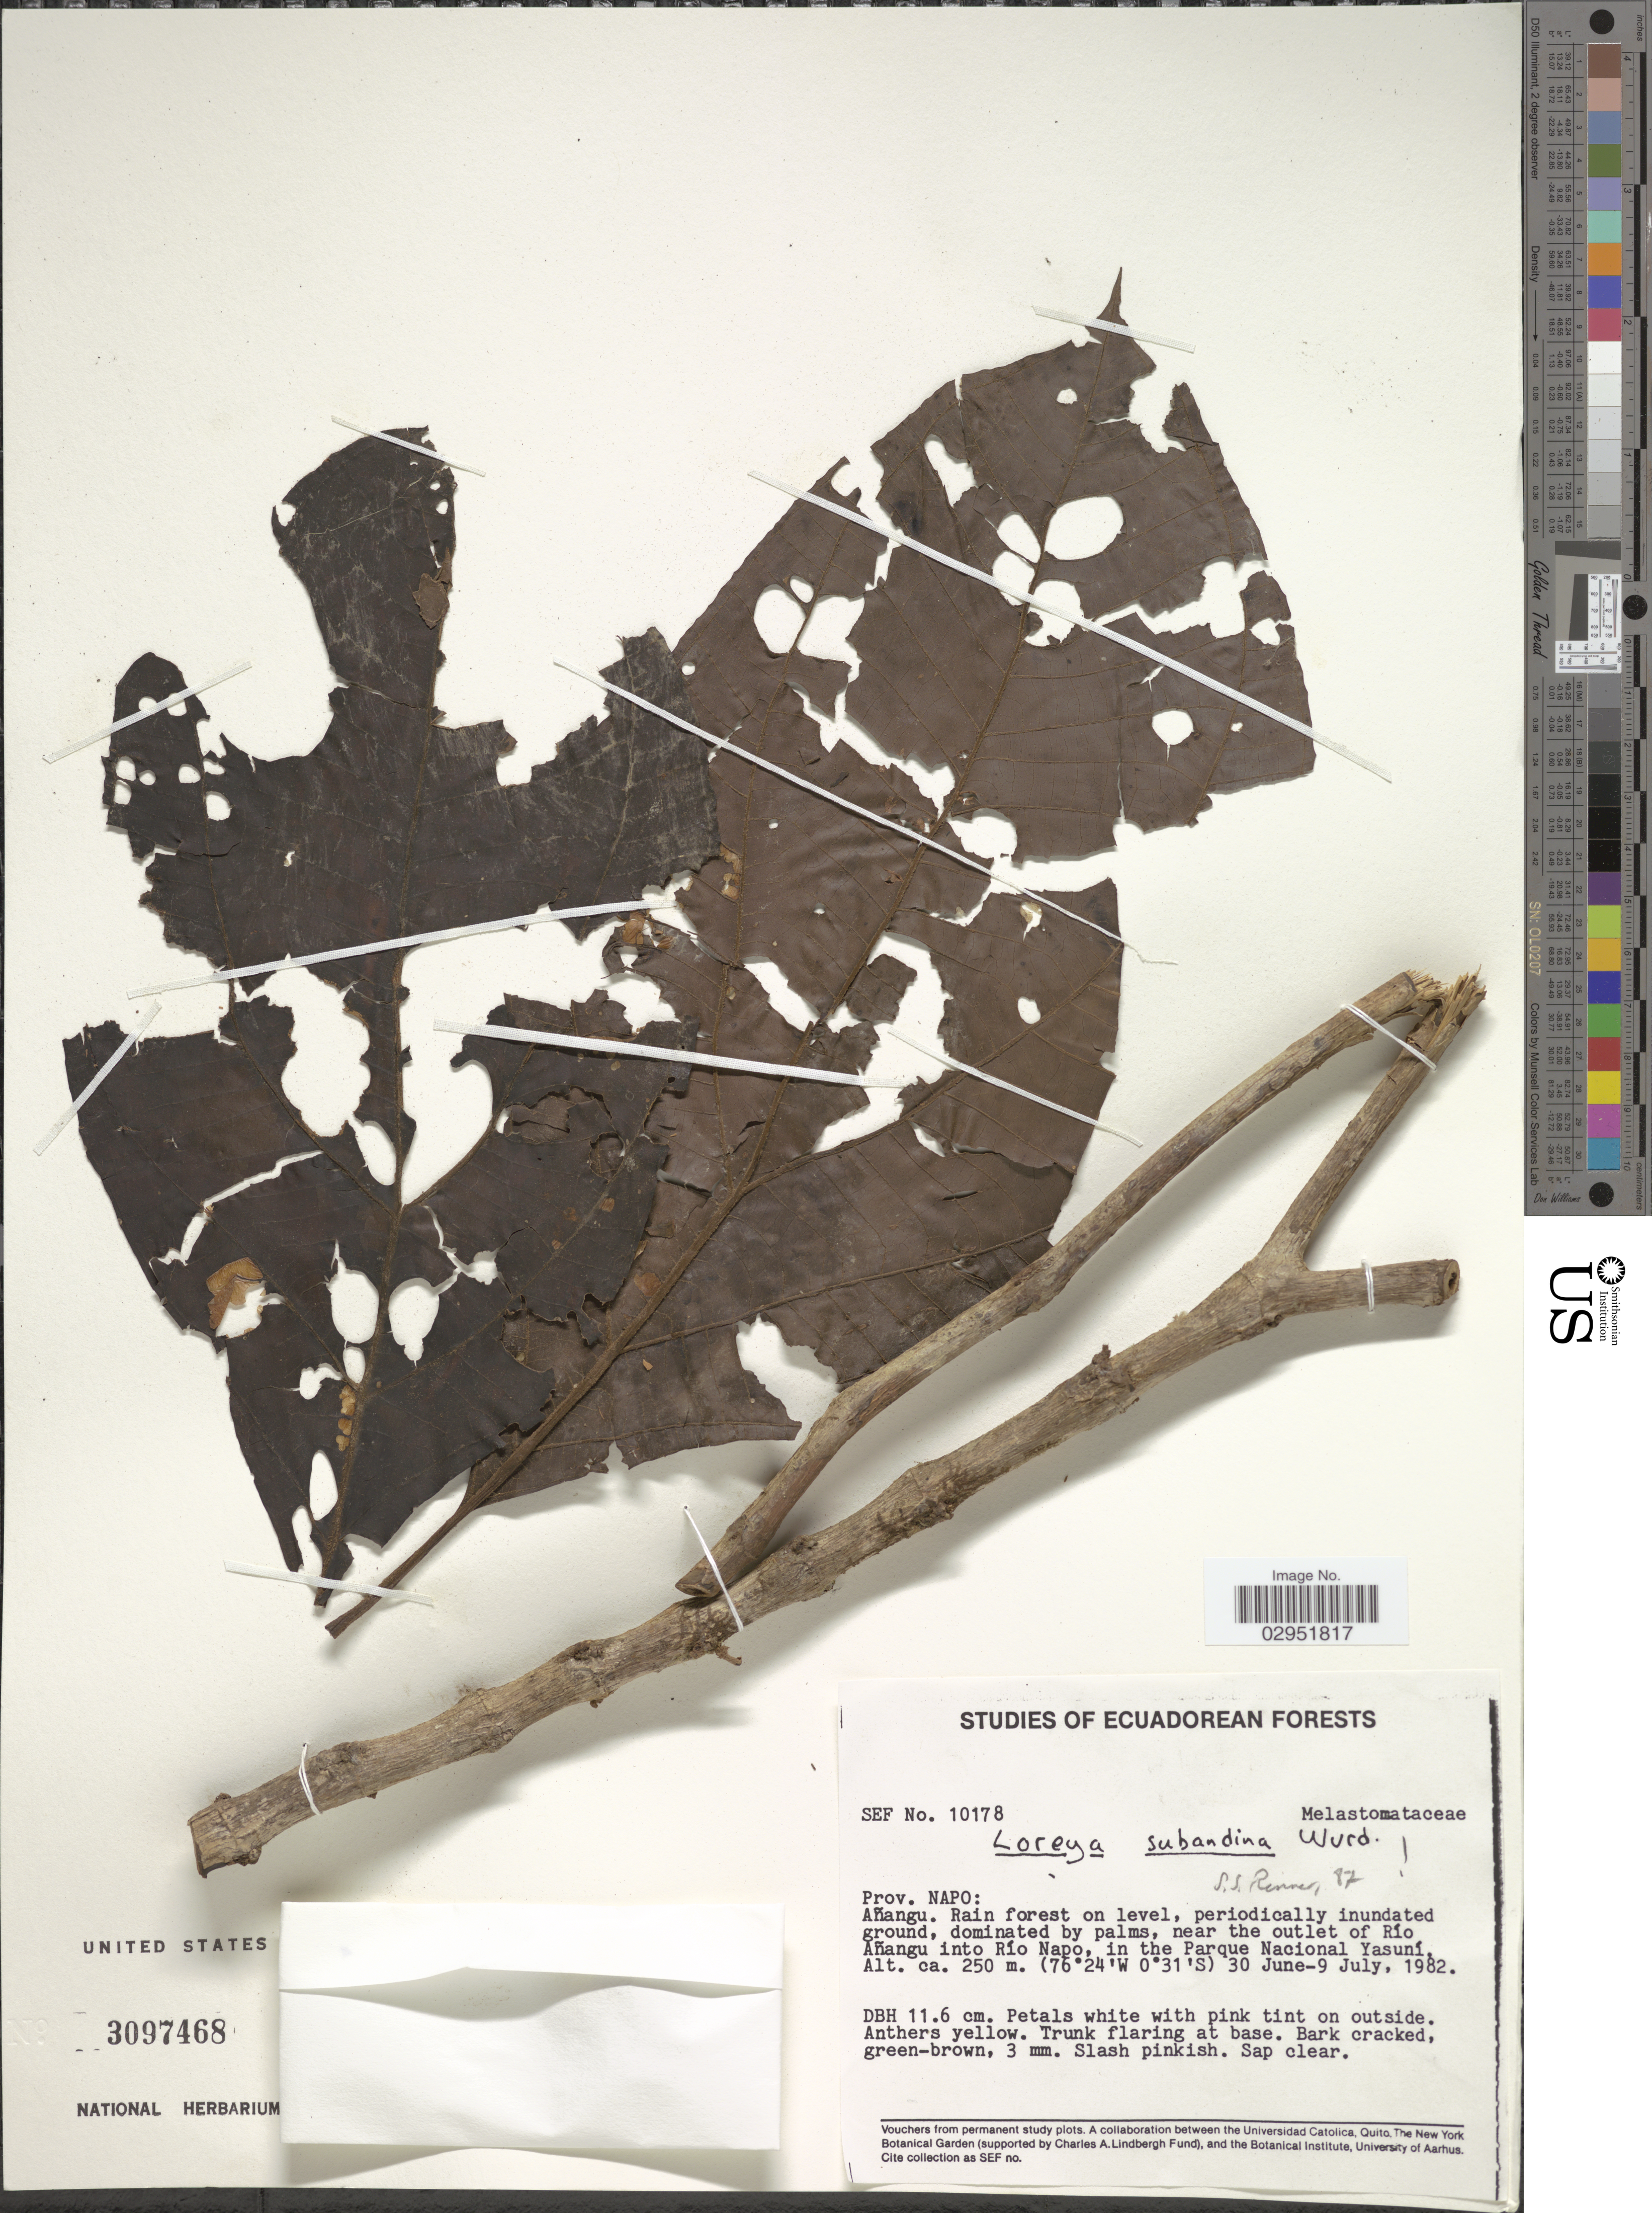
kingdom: Plantae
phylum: Tracheophyta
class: Magnoliopsida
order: Myrtales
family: Melastomataceae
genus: Bellucia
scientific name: Bellucia subandina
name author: (Wurdack) Penneys et al.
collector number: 10178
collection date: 1982-06-30/1982-07-09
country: Ecuador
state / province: Napo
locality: Prov. Napo: Añangu. Rain forest of level, periodically inundated ground, dominated by palms, near the outlet of Río Añangu into Río Napo, in the Parque Nacional Yasuní.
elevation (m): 250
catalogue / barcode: US 3097468